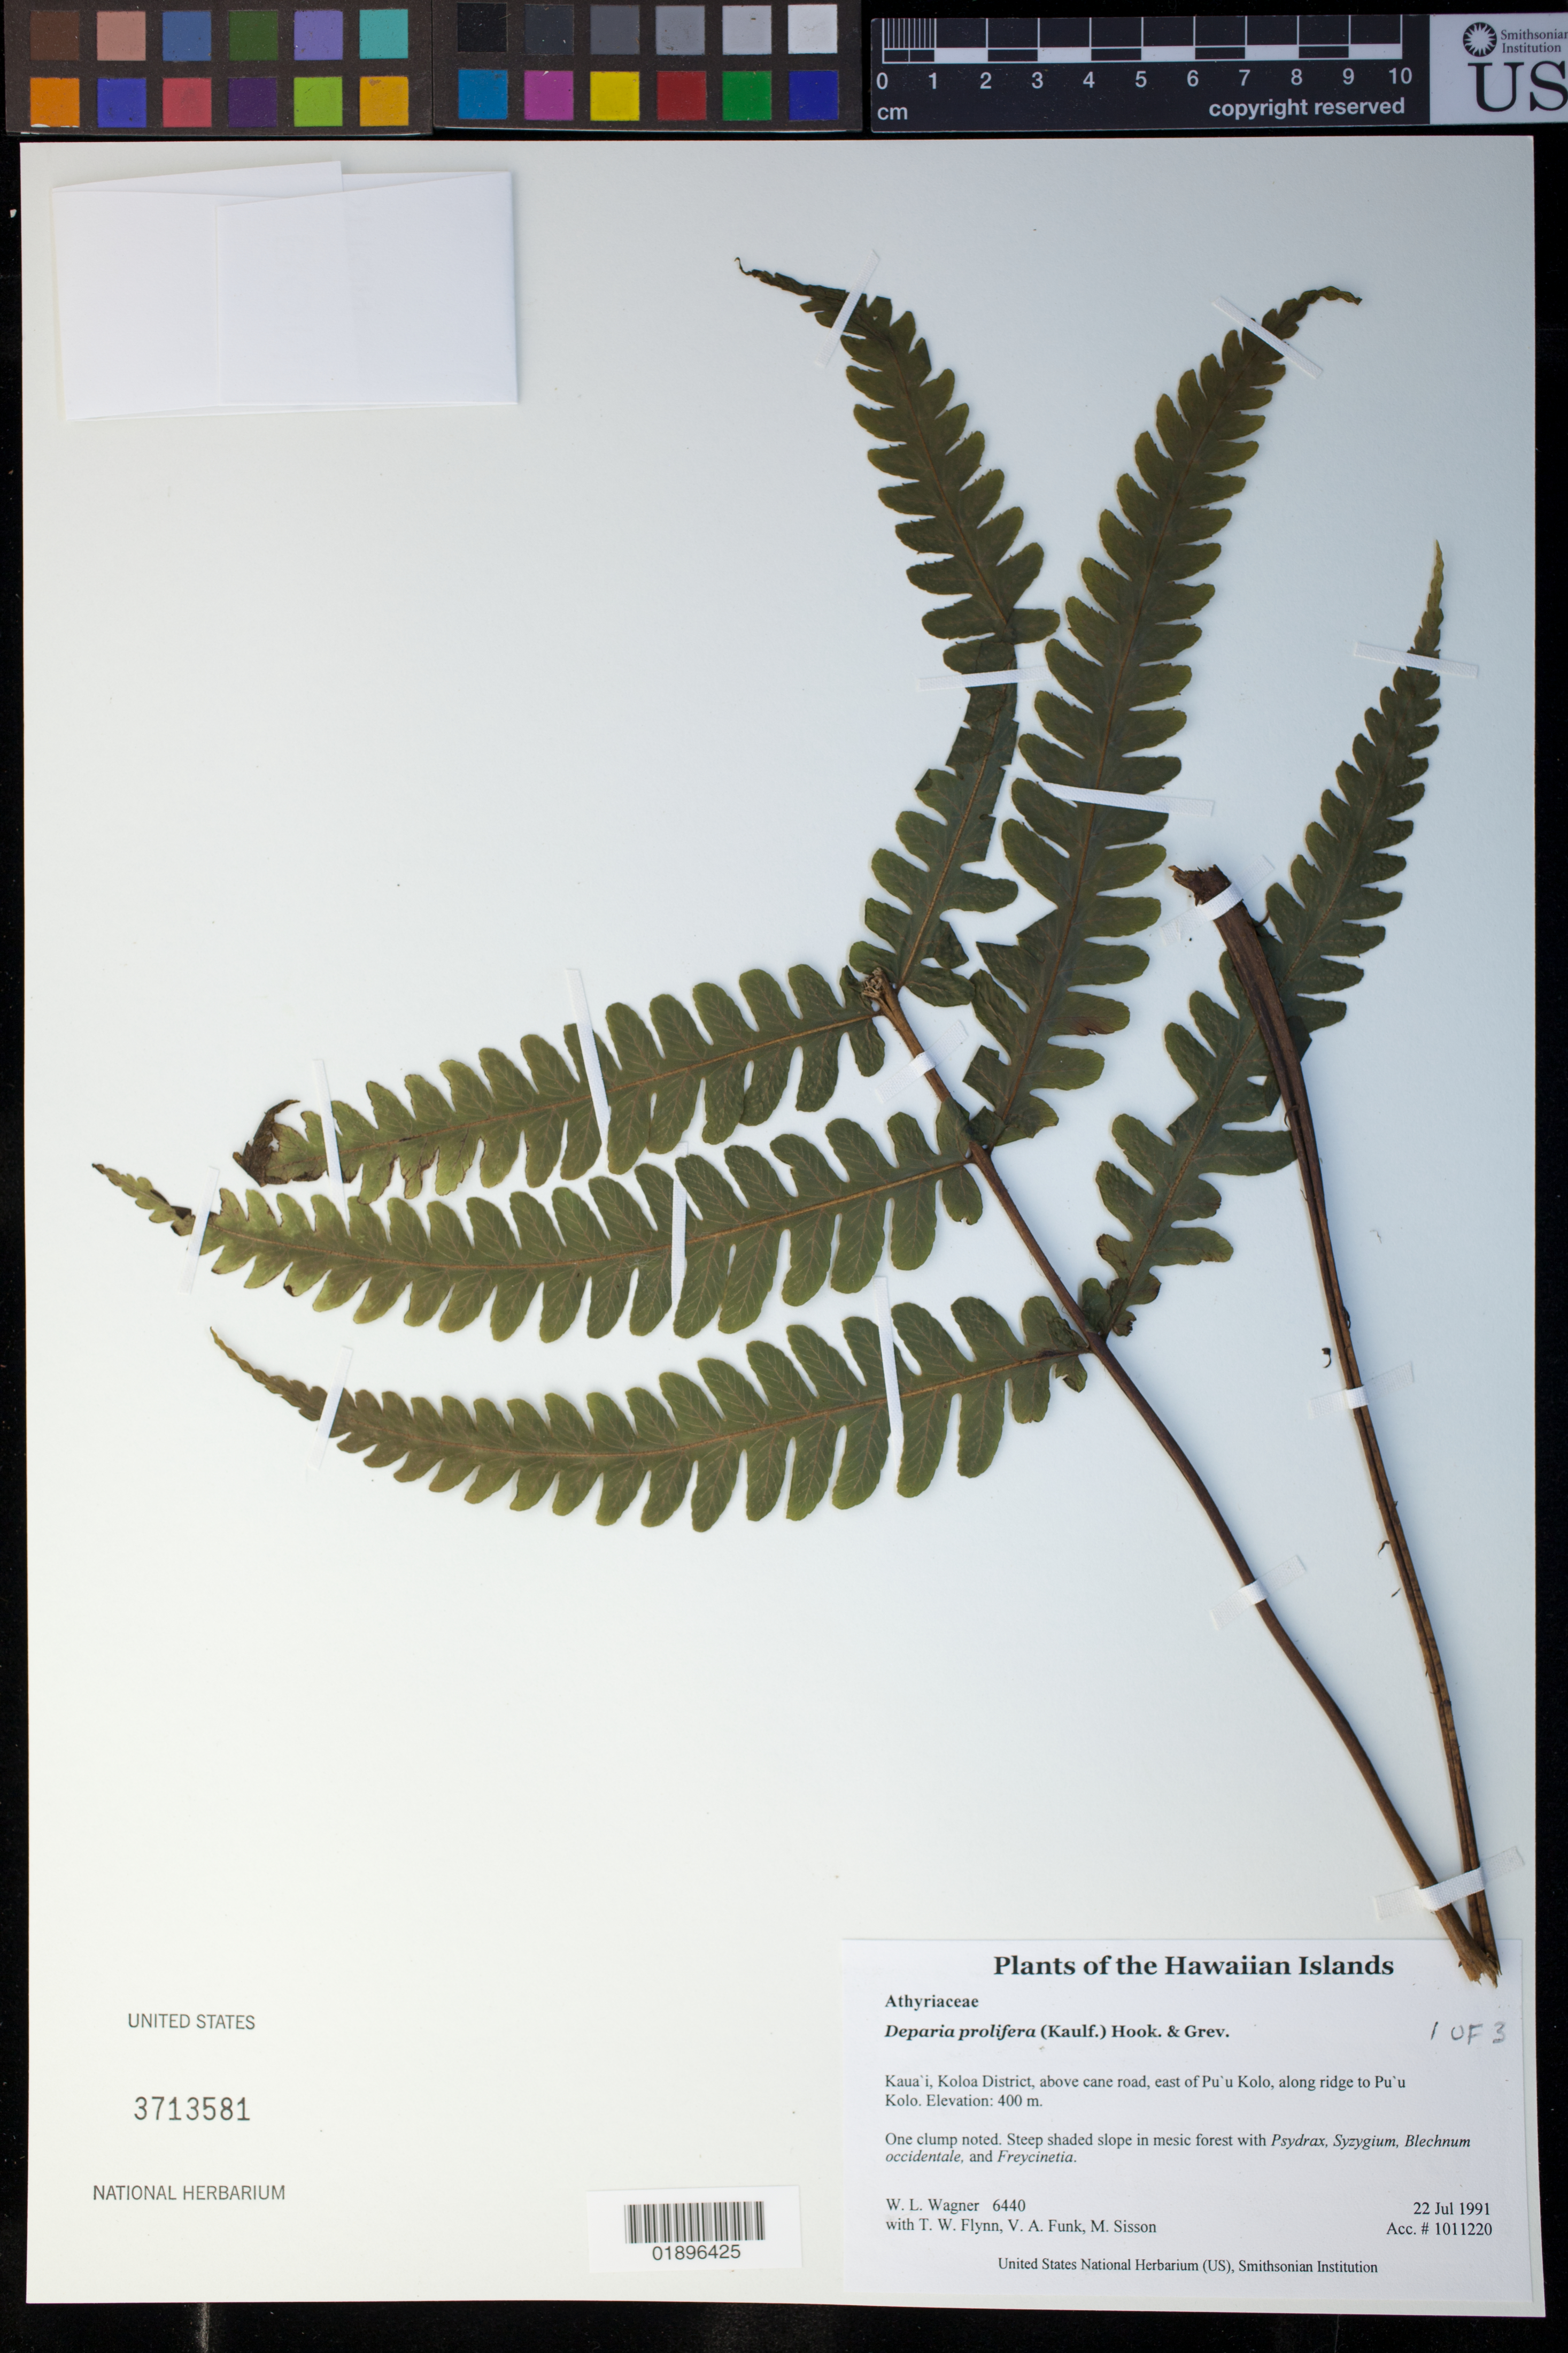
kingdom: Plantae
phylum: Tracheophyta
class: Polypodiopsida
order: Polypodiales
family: Athyriaceae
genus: Deparia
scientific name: Deparia prolifera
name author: (Kaulf.) Hook. & Grev.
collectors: W. L. Wagner, T. W. Flynn, V. Funk & M. Sisson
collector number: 6440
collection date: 1991-07-22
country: United States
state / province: Hawaii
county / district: Kauai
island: Kaua'i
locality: Koloa District, above cane road, east of Pu'u Kolo, along ridge to Pu'u Kolo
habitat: Steep shaded slope in mesic forest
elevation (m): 400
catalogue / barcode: US 3713581